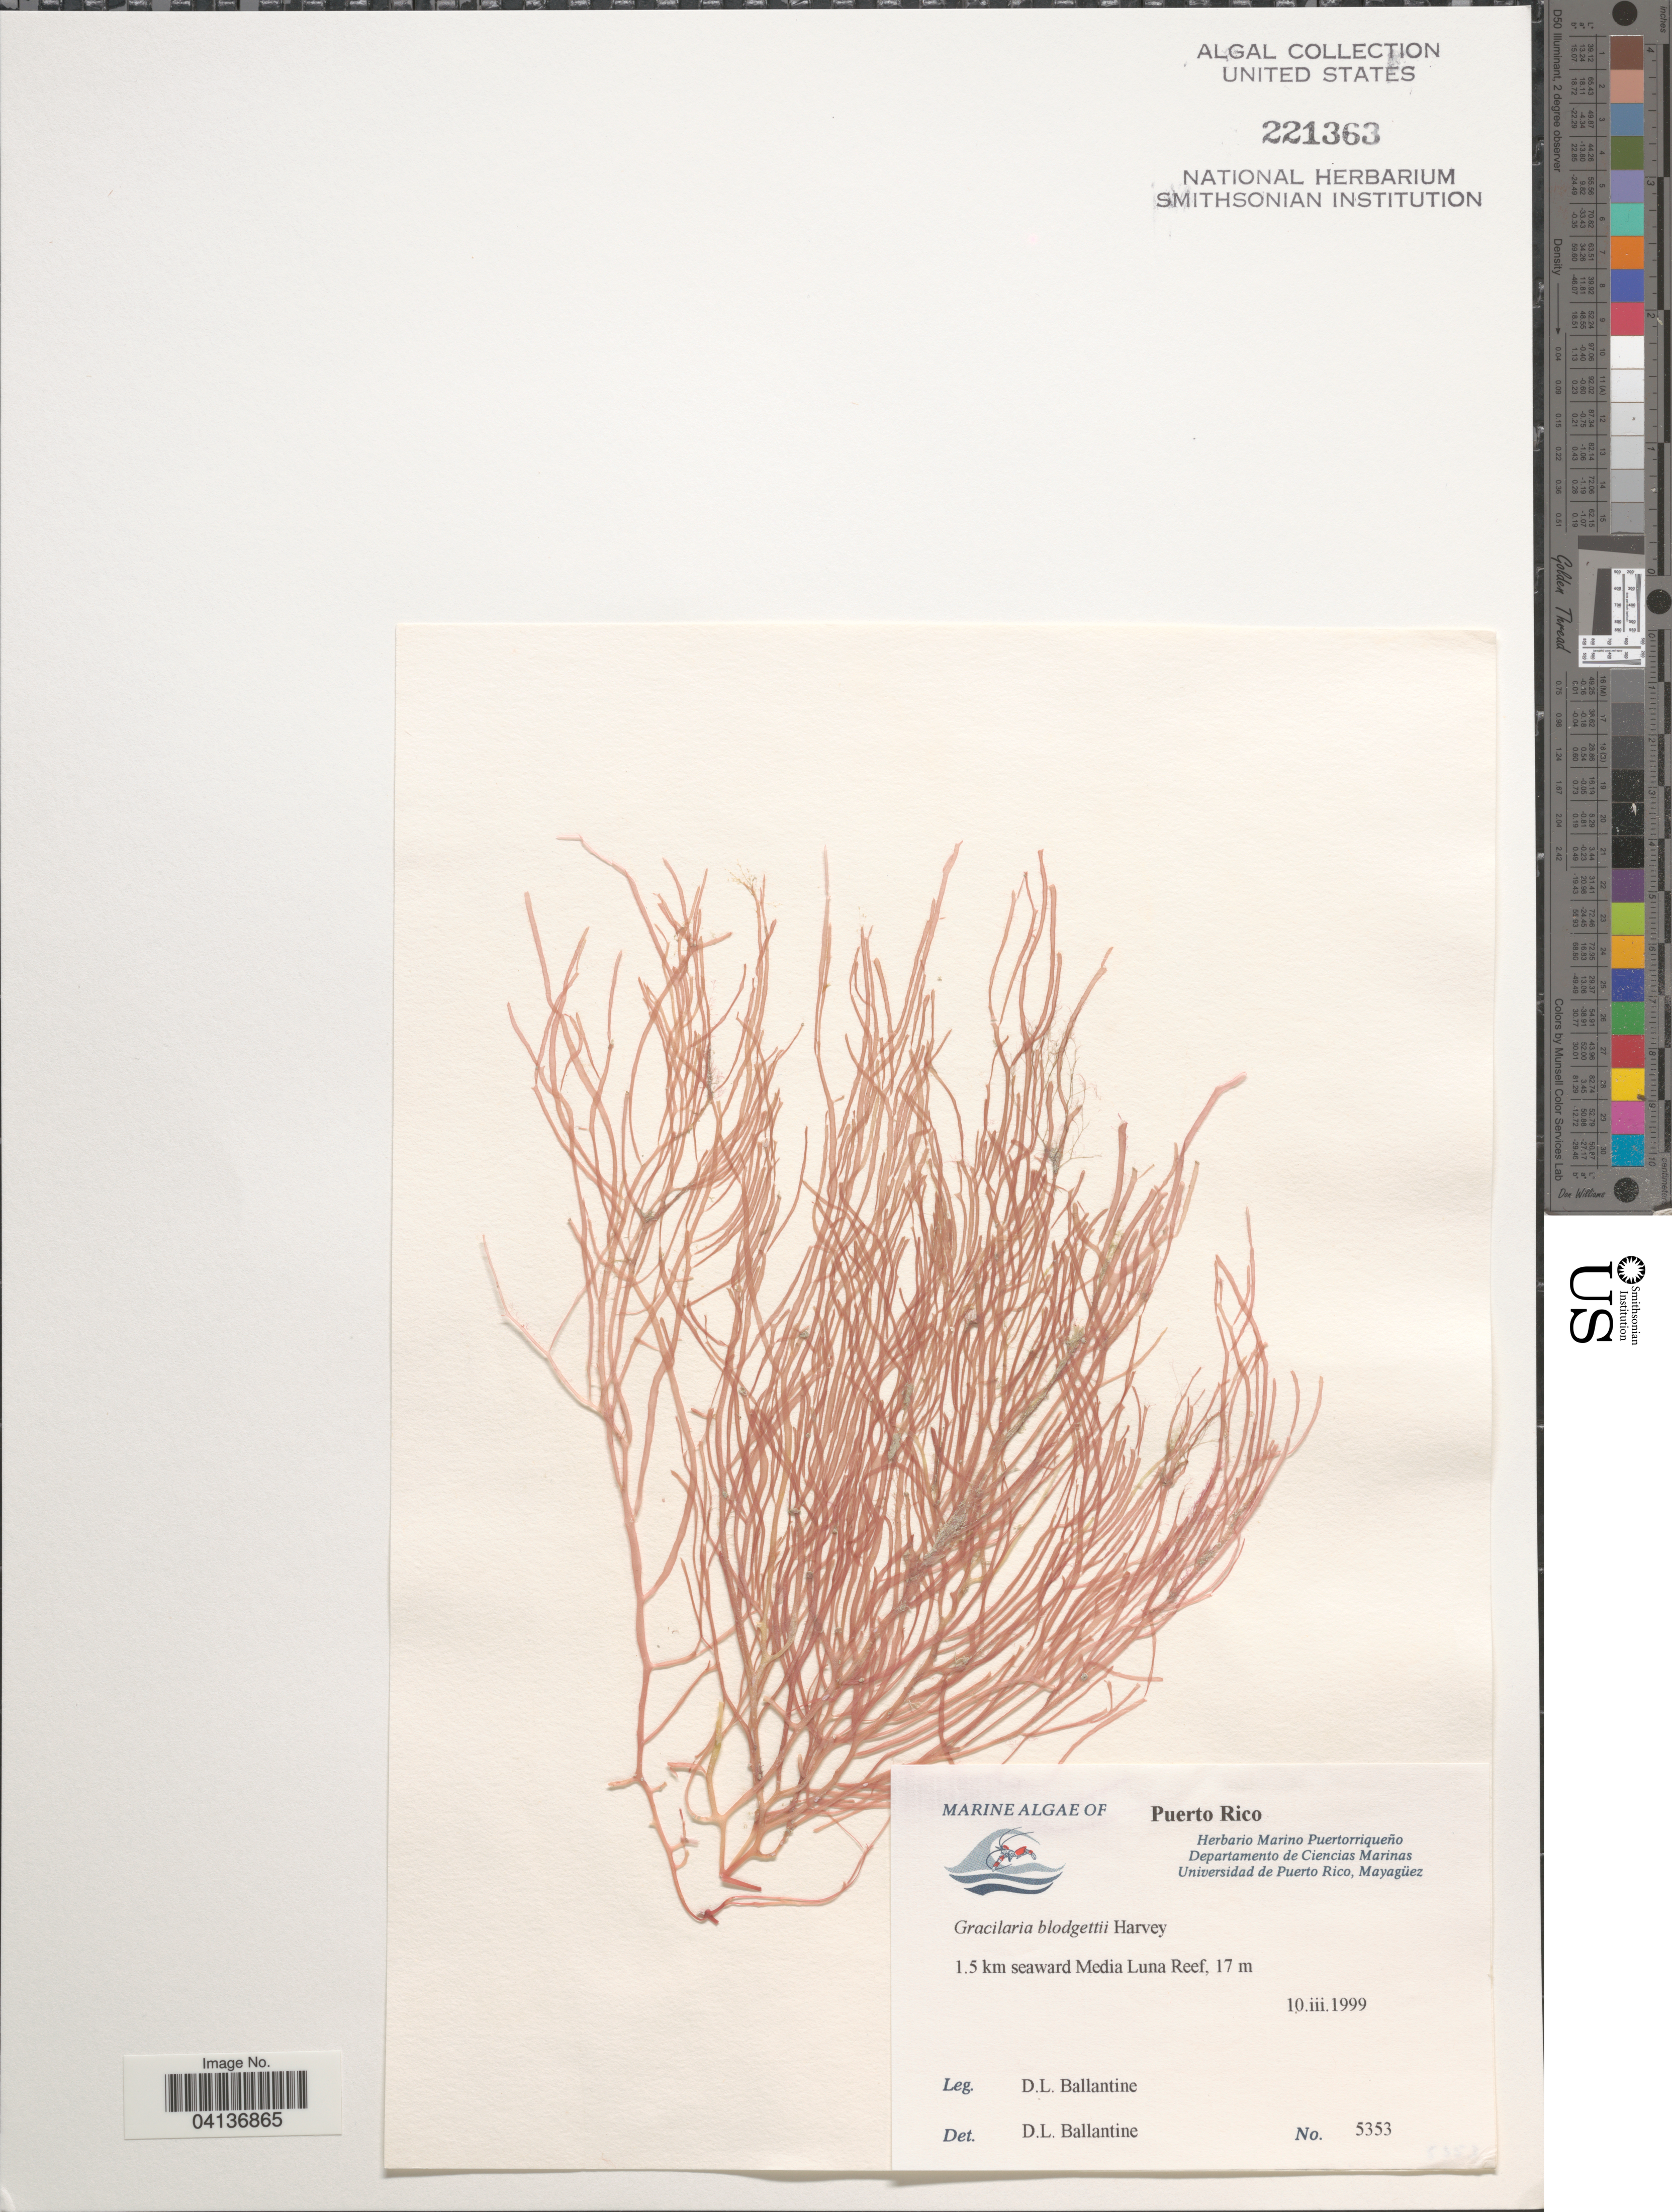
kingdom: Plantae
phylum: Rhodophyta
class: Florideophyceae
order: Gracilariales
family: Gracilariaceae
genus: Gracilaria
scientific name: Gracilaria blodgettii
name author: Harv.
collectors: D.L. Ballantine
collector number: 5353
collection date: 1999-03-10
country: Puerto Rico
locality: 1.5 km seaward Media Luna Reef.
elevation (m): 17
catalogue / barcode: US 221363